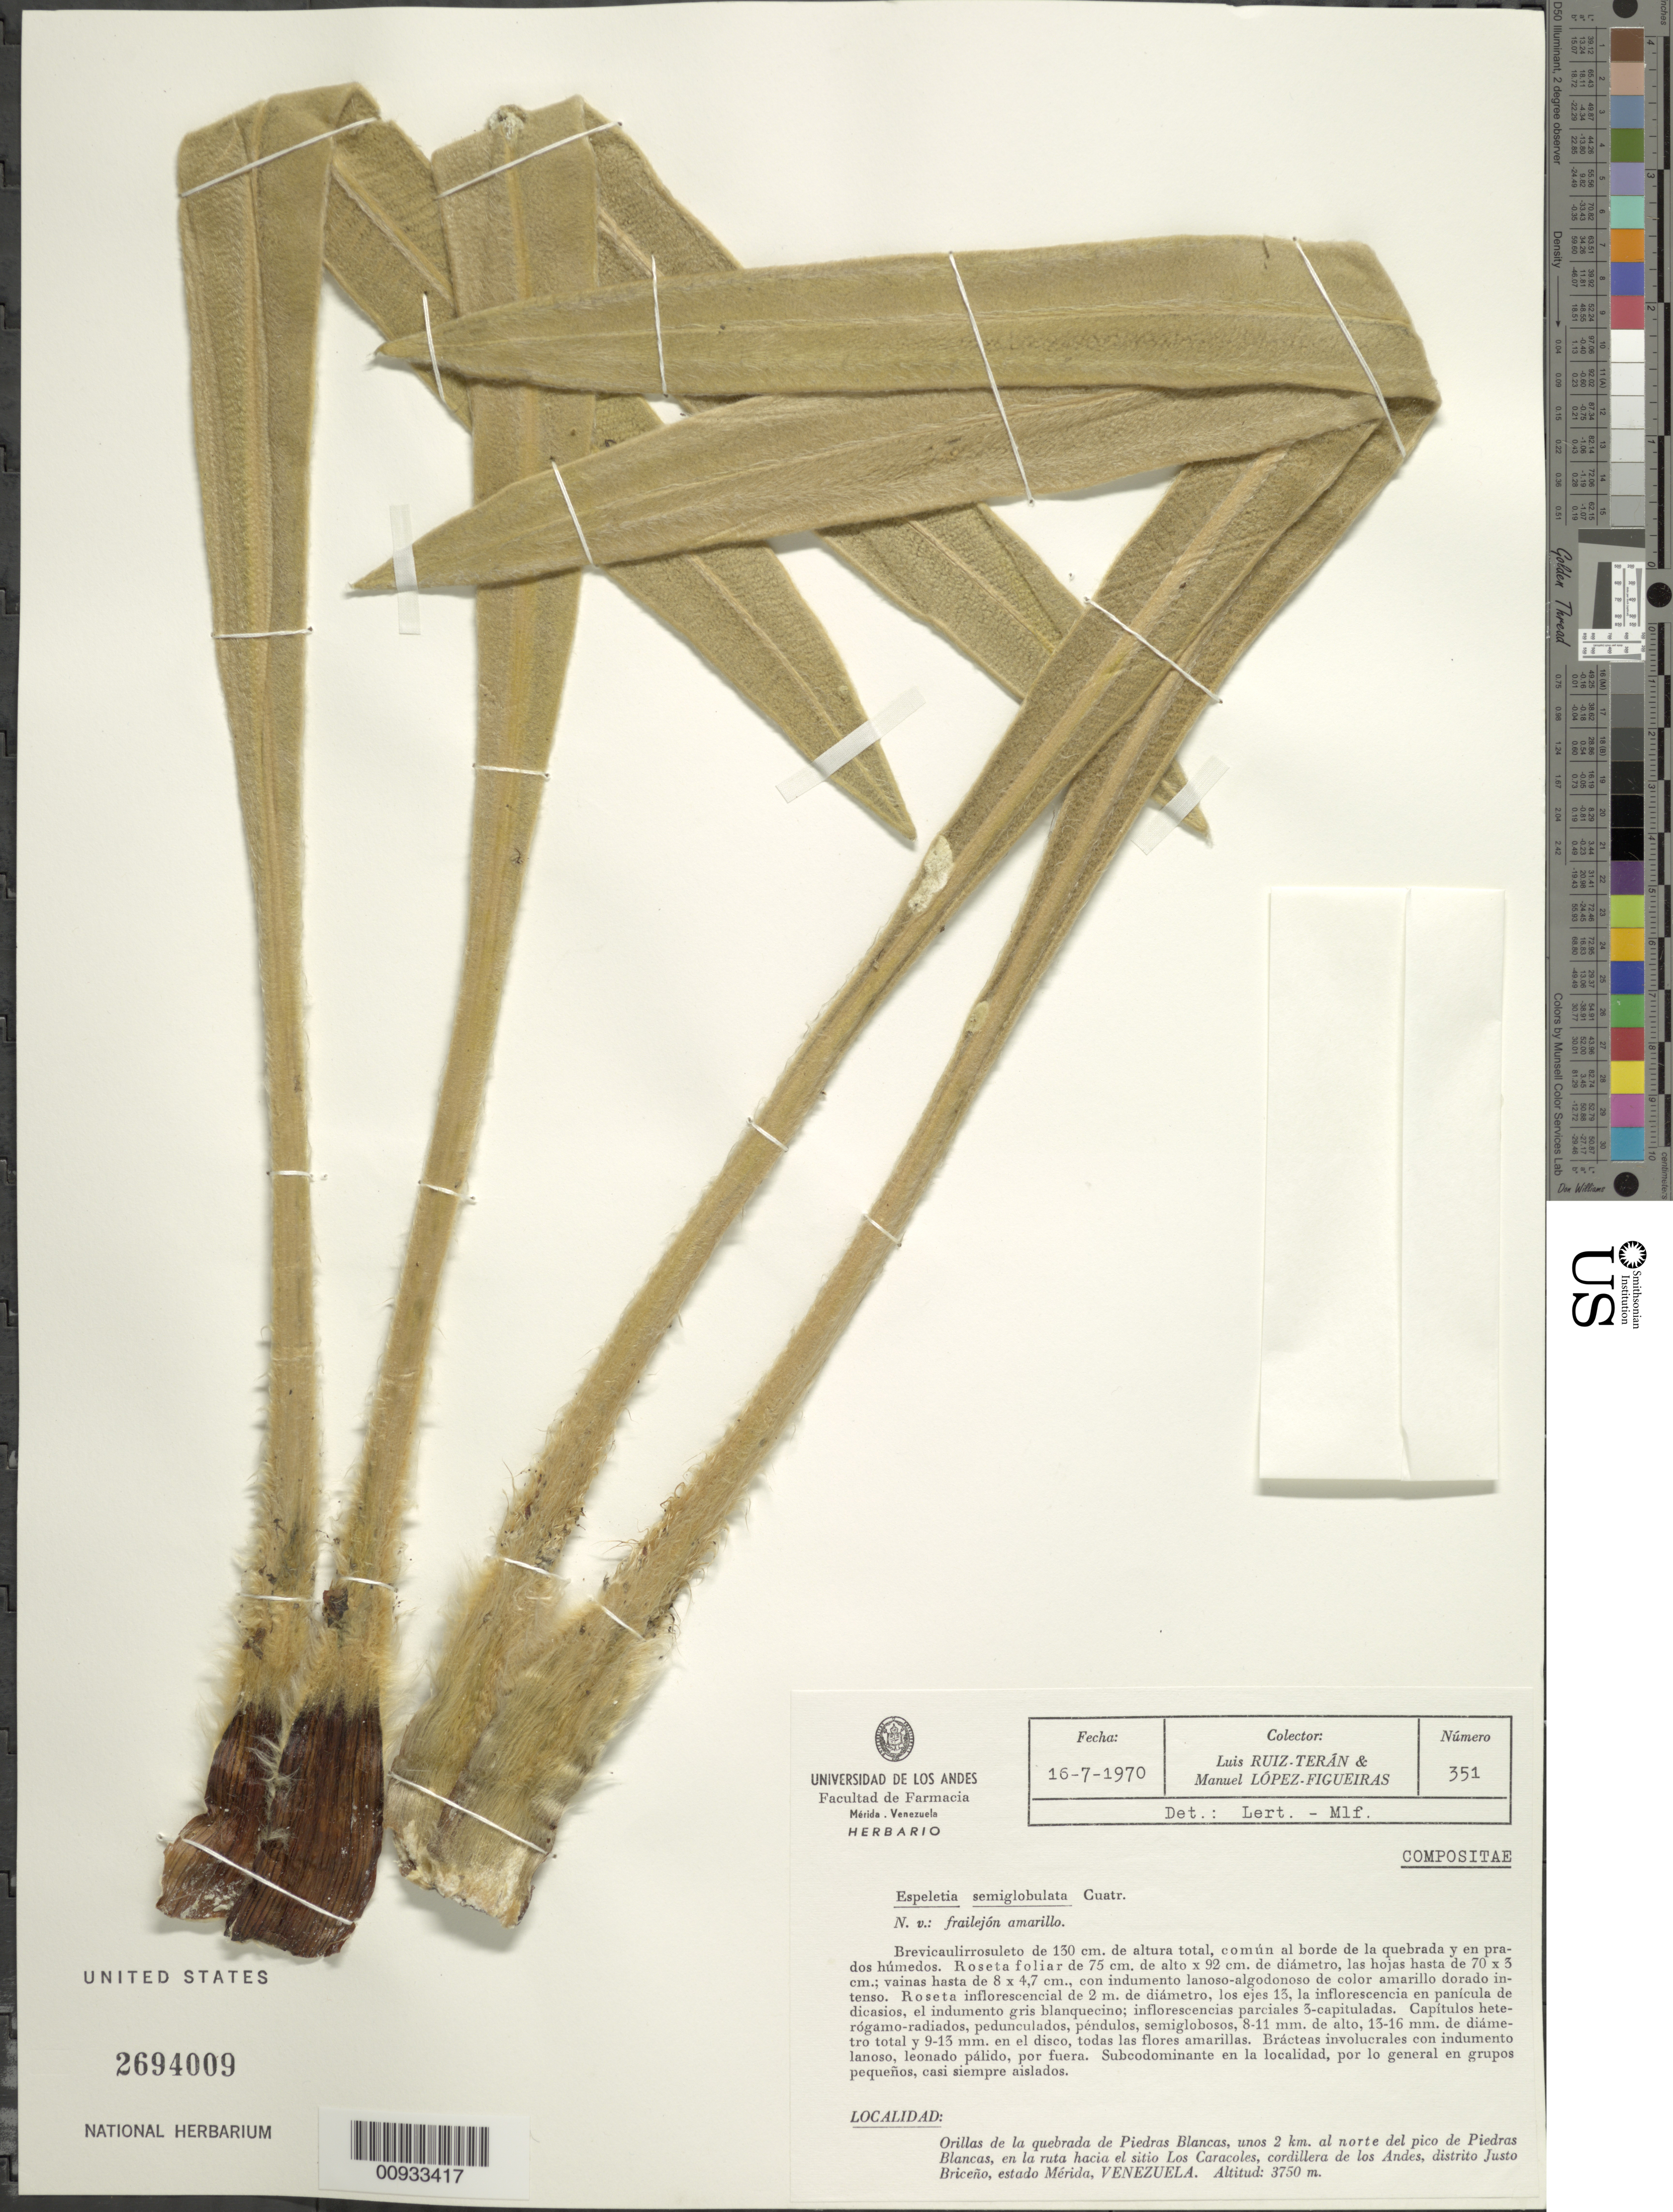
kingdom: Plantae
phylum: Tracheophyta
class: Magnoliopsida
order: Asterales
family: Asteraceae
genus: Espeletia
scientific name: Espeletia semiglobulata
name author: Cuatrec.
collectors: L. E. Ruíz-Terán & M. López Figueiras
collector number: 351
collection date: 1970-07-16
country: Venezuela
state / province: Mérida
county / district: Justo Briceño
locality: Orillas de la Quebrada de Piedras Blancas, unos 2 km al N del Pico de Piedras Blancas, en la ruta hacia el sitio Los Caracoles, Cordillera de los Andes.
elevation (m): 3750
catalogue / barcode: US 2694009